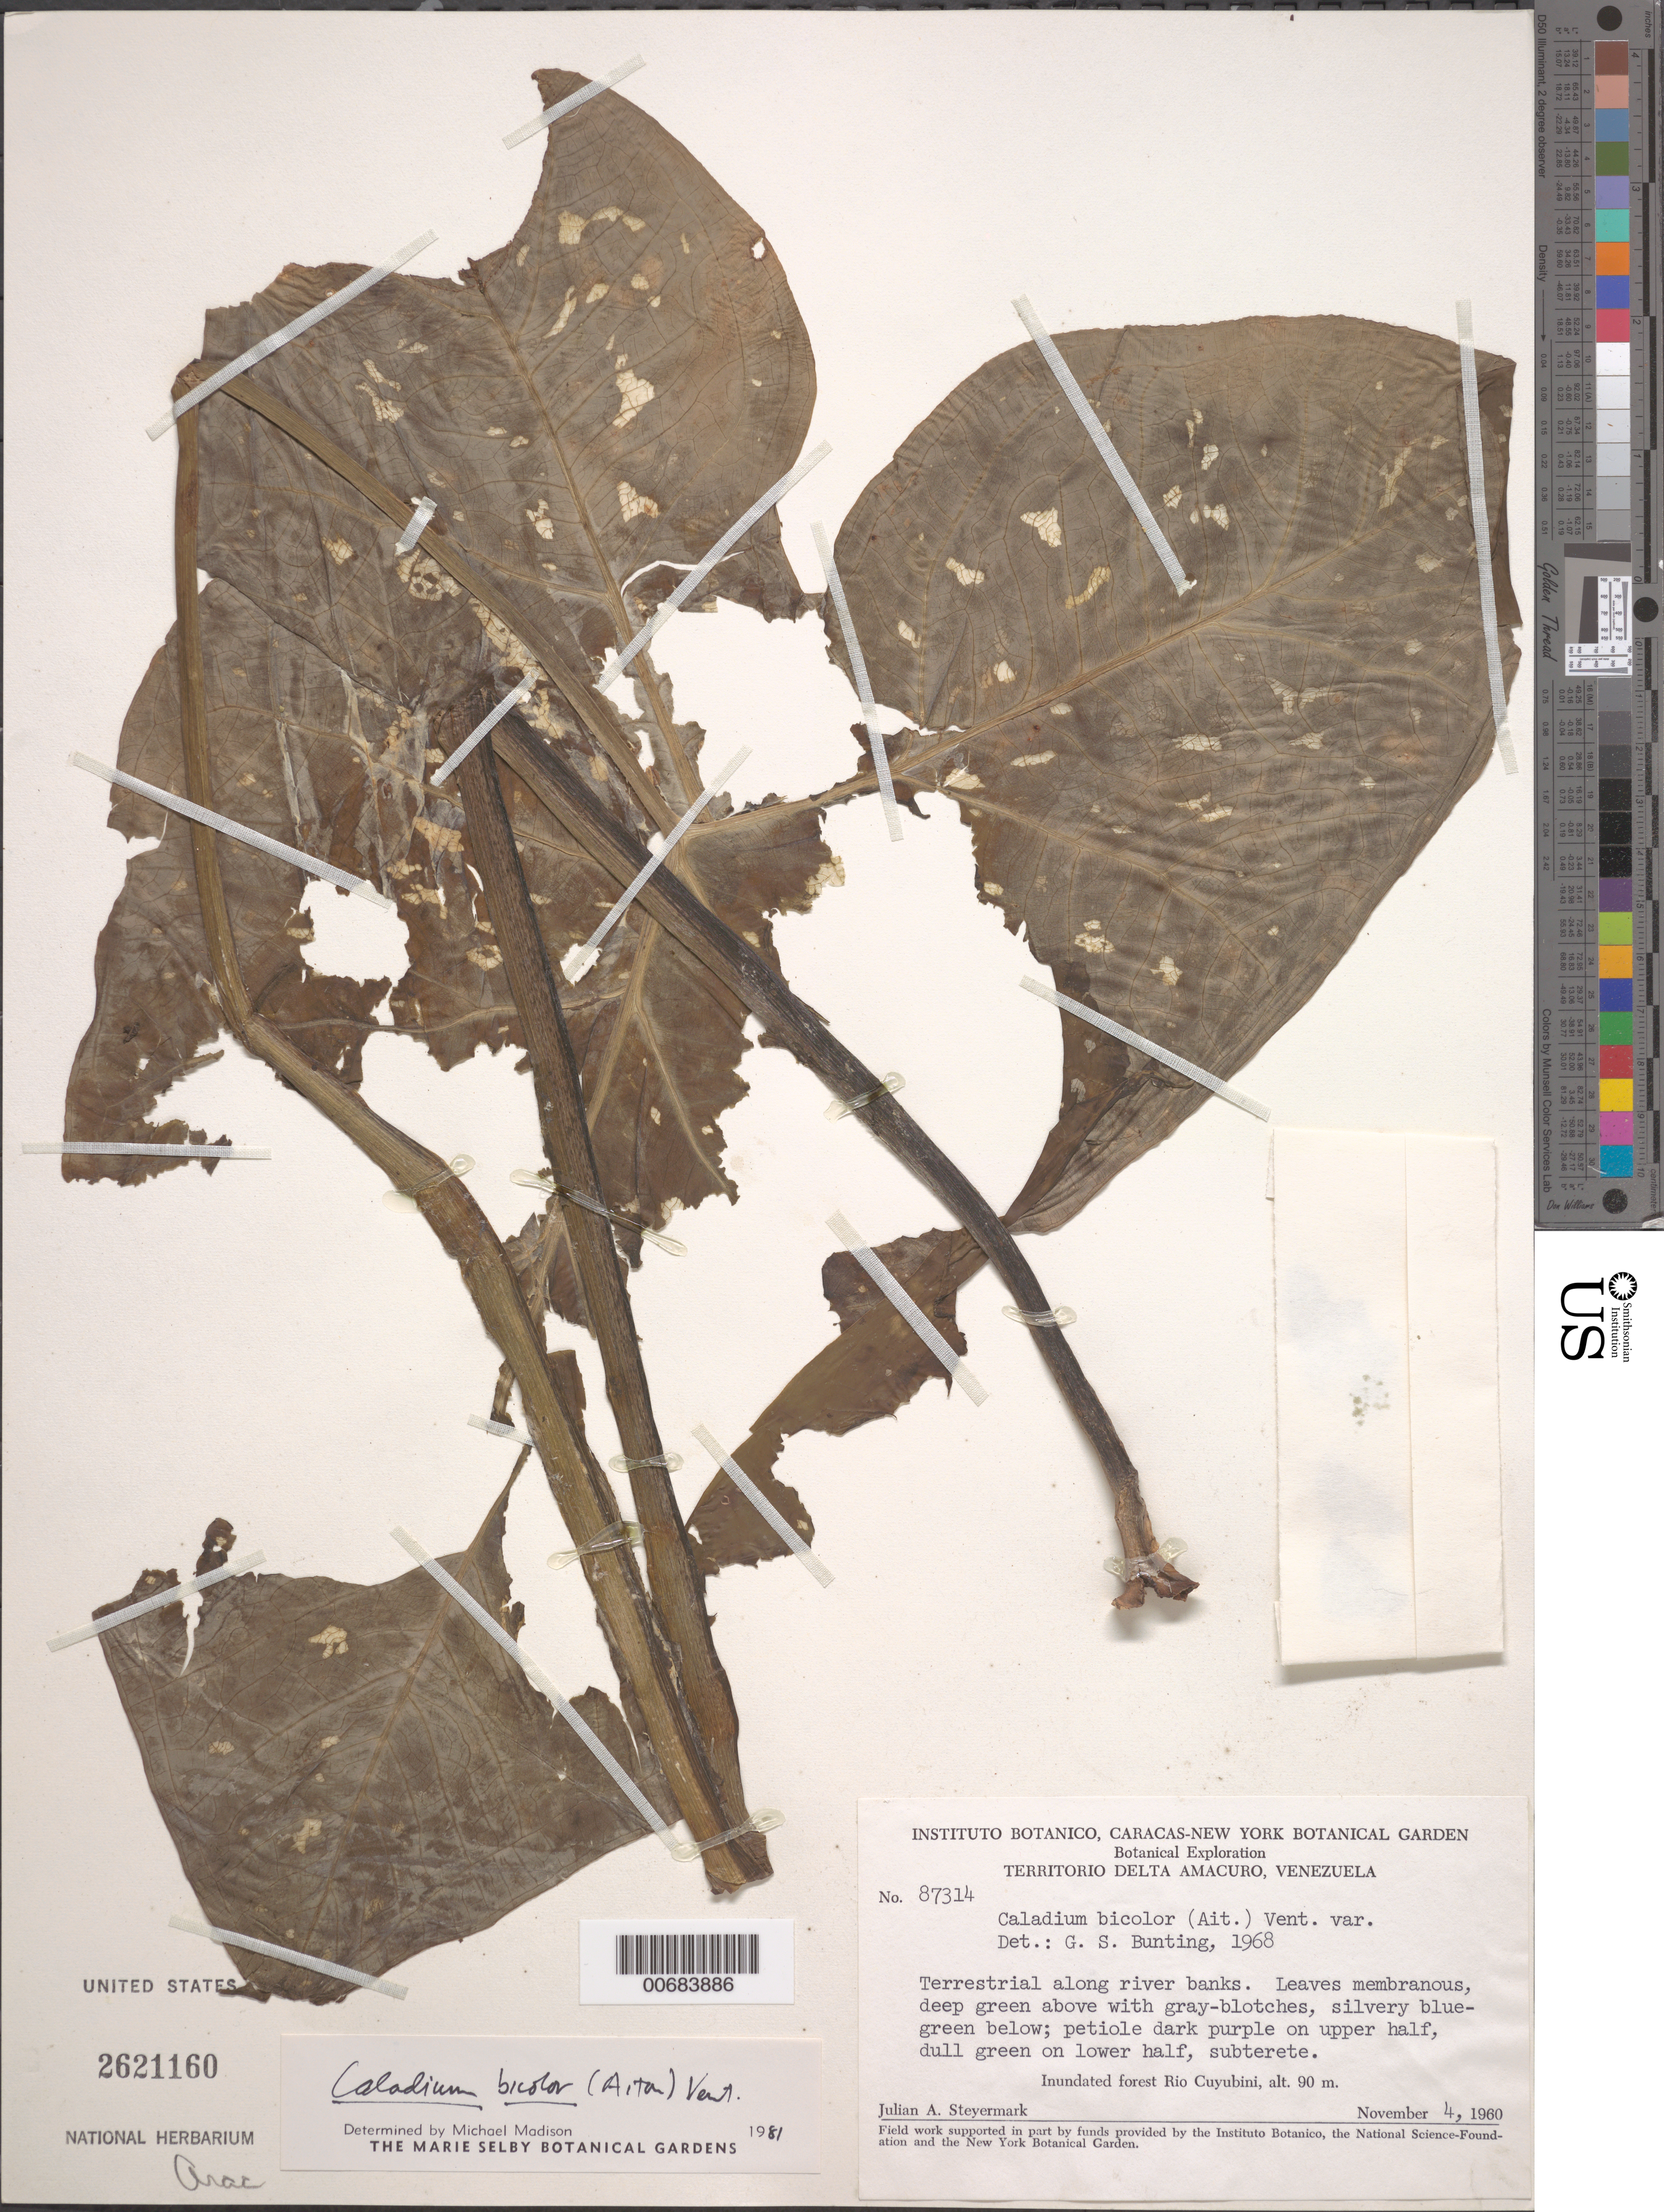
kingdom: Plantae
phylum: Tracheophyta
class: Liliopsida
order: Alismatales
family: Araceae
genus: Caladium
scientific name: Caladium bicolor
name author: (Aiton) Vent.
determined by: Bunting, G. S.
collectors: J. Steyermark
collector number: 87314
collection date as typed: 4-Nov-60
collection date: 1960-11-04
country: Venezuela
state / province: Delta Amacuro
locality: Río Amacuro, Venezuela-British Guiana frontier, Sierra Imataca, downstream from San Victor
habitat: Inundated forest, along river banks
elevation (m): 65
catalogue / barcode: US 2621160